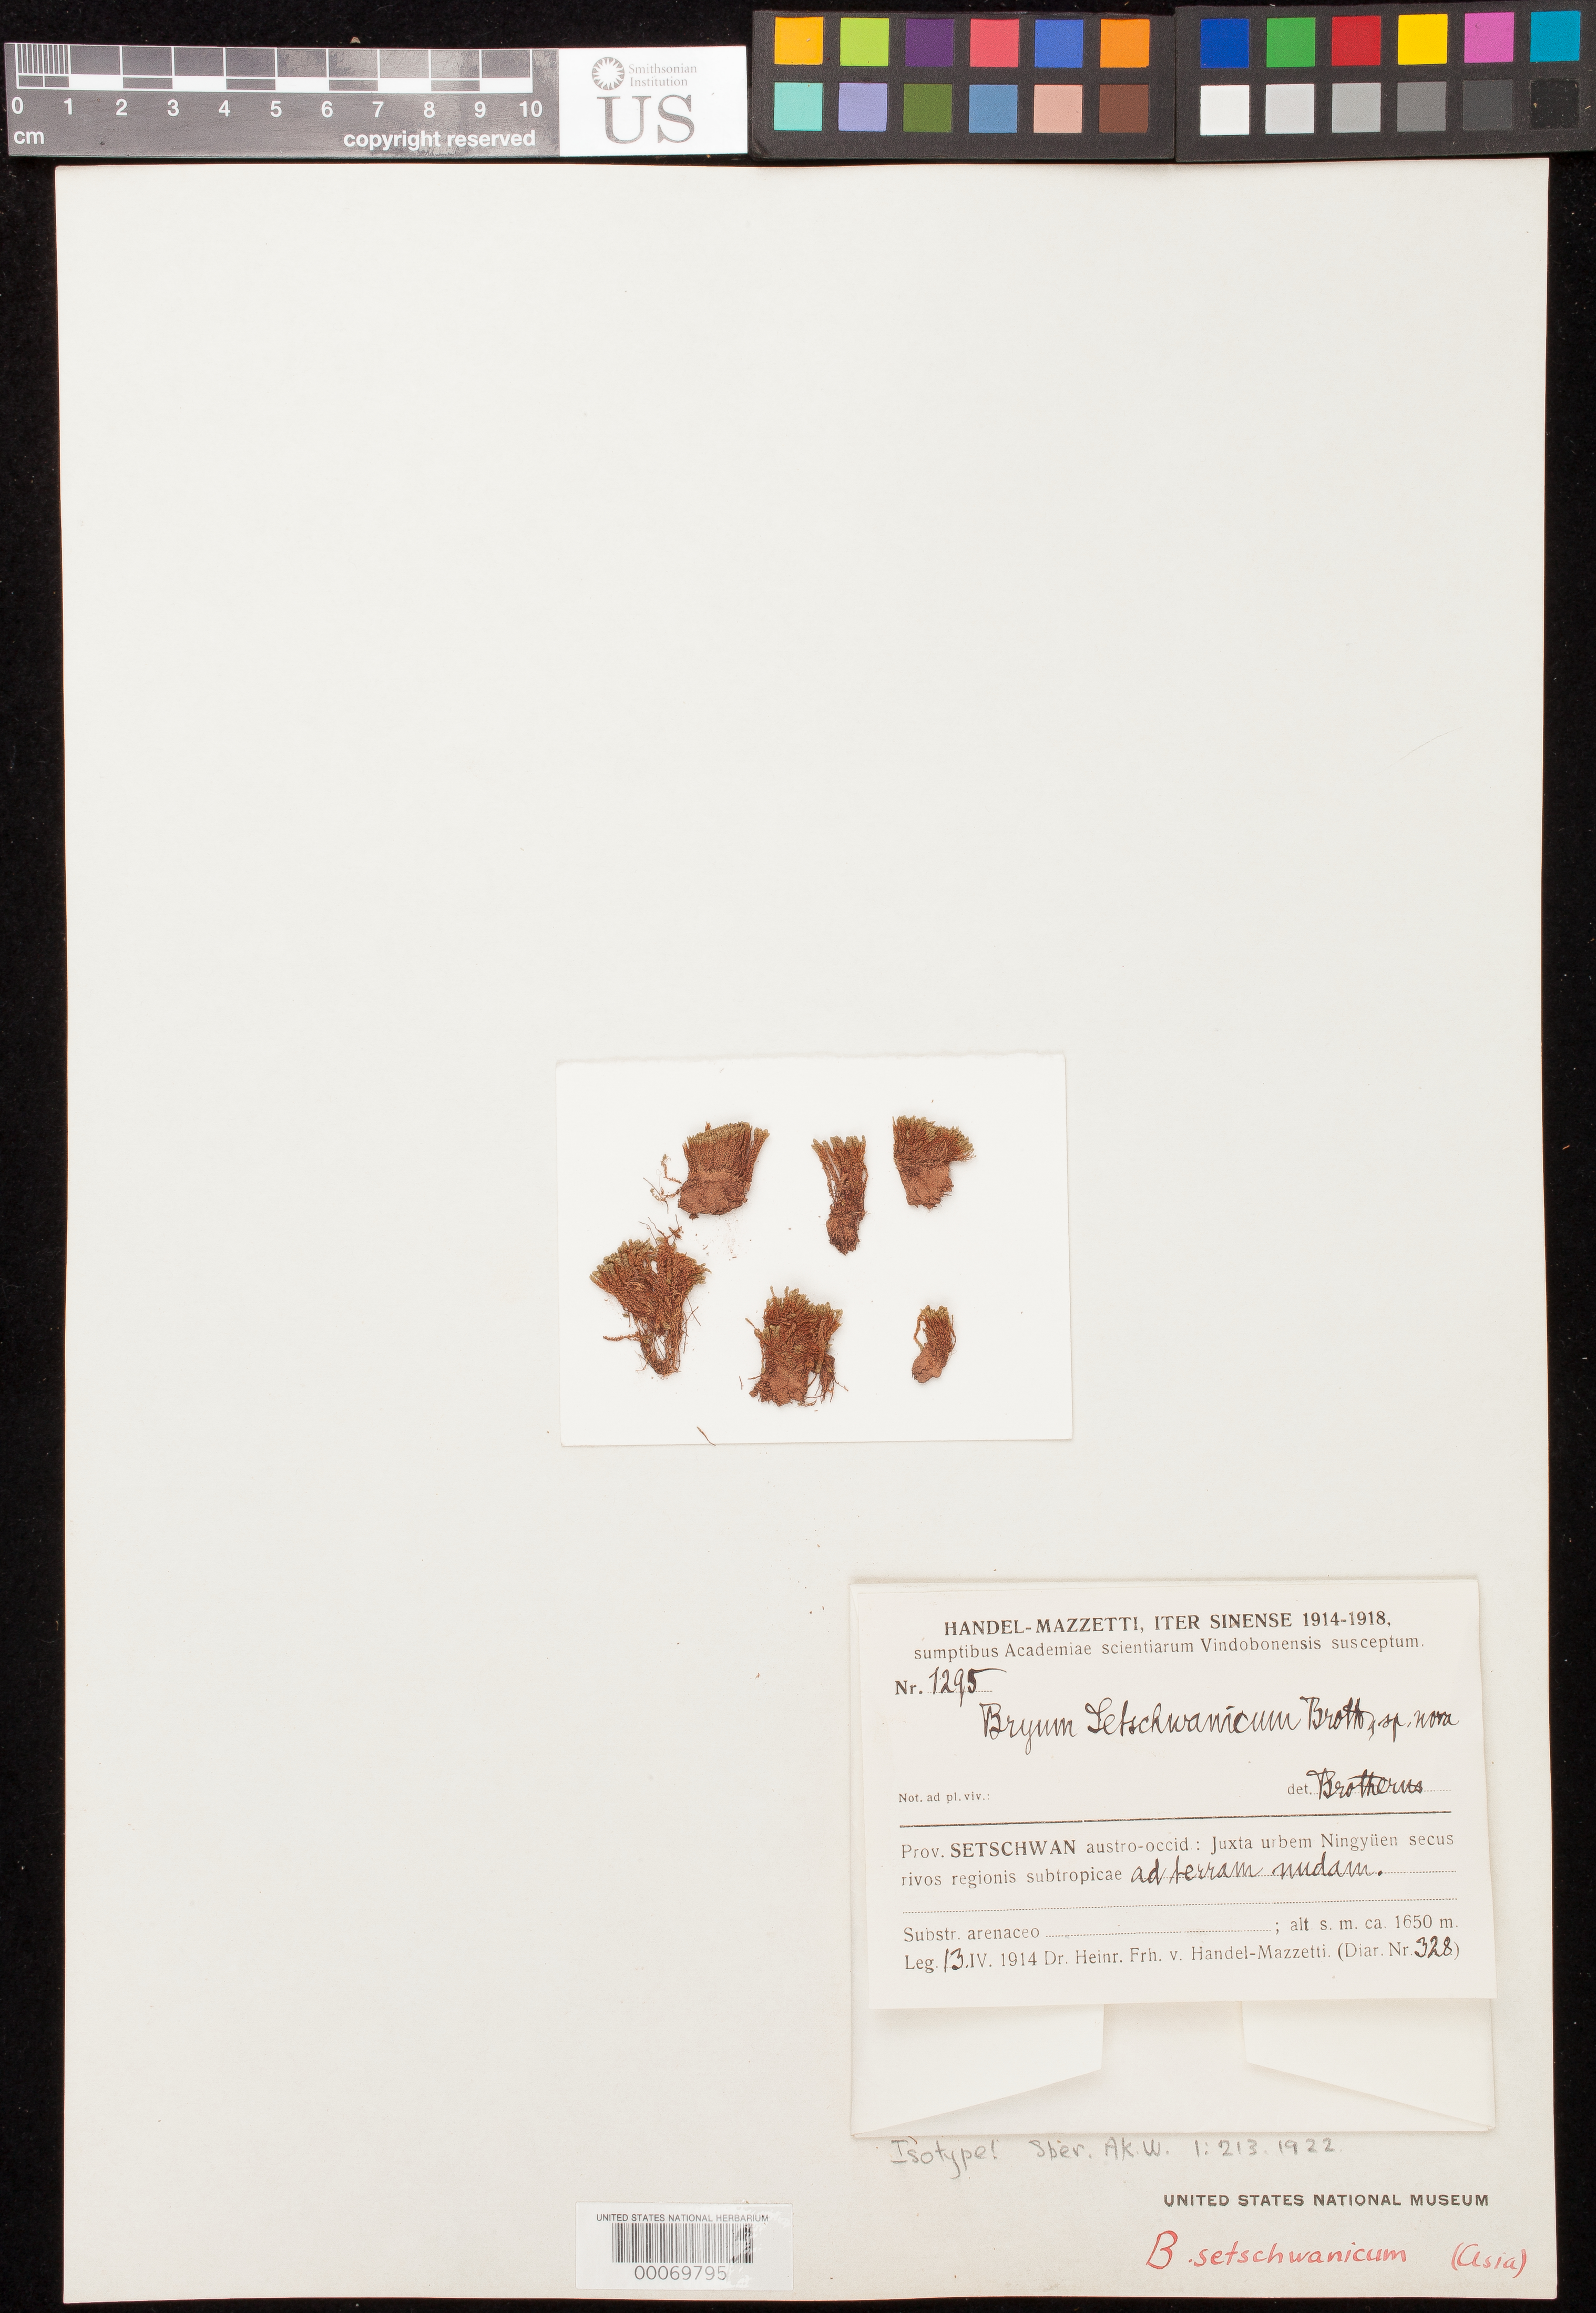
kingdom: Plantae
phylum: Bryophyta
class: Bryopsida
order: Bryales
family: Bryaceae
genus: Bryum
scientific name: Bryum setschwanicum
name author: Broth. in Hand.-Mazz.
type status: Isotype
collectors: H. Handel-Mazzetti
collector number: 1295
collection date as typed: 13 Apr 1914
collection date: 1914-04-13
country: China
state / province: Sichuan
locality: Juxtaurbem Ningyuen.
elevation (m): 1650